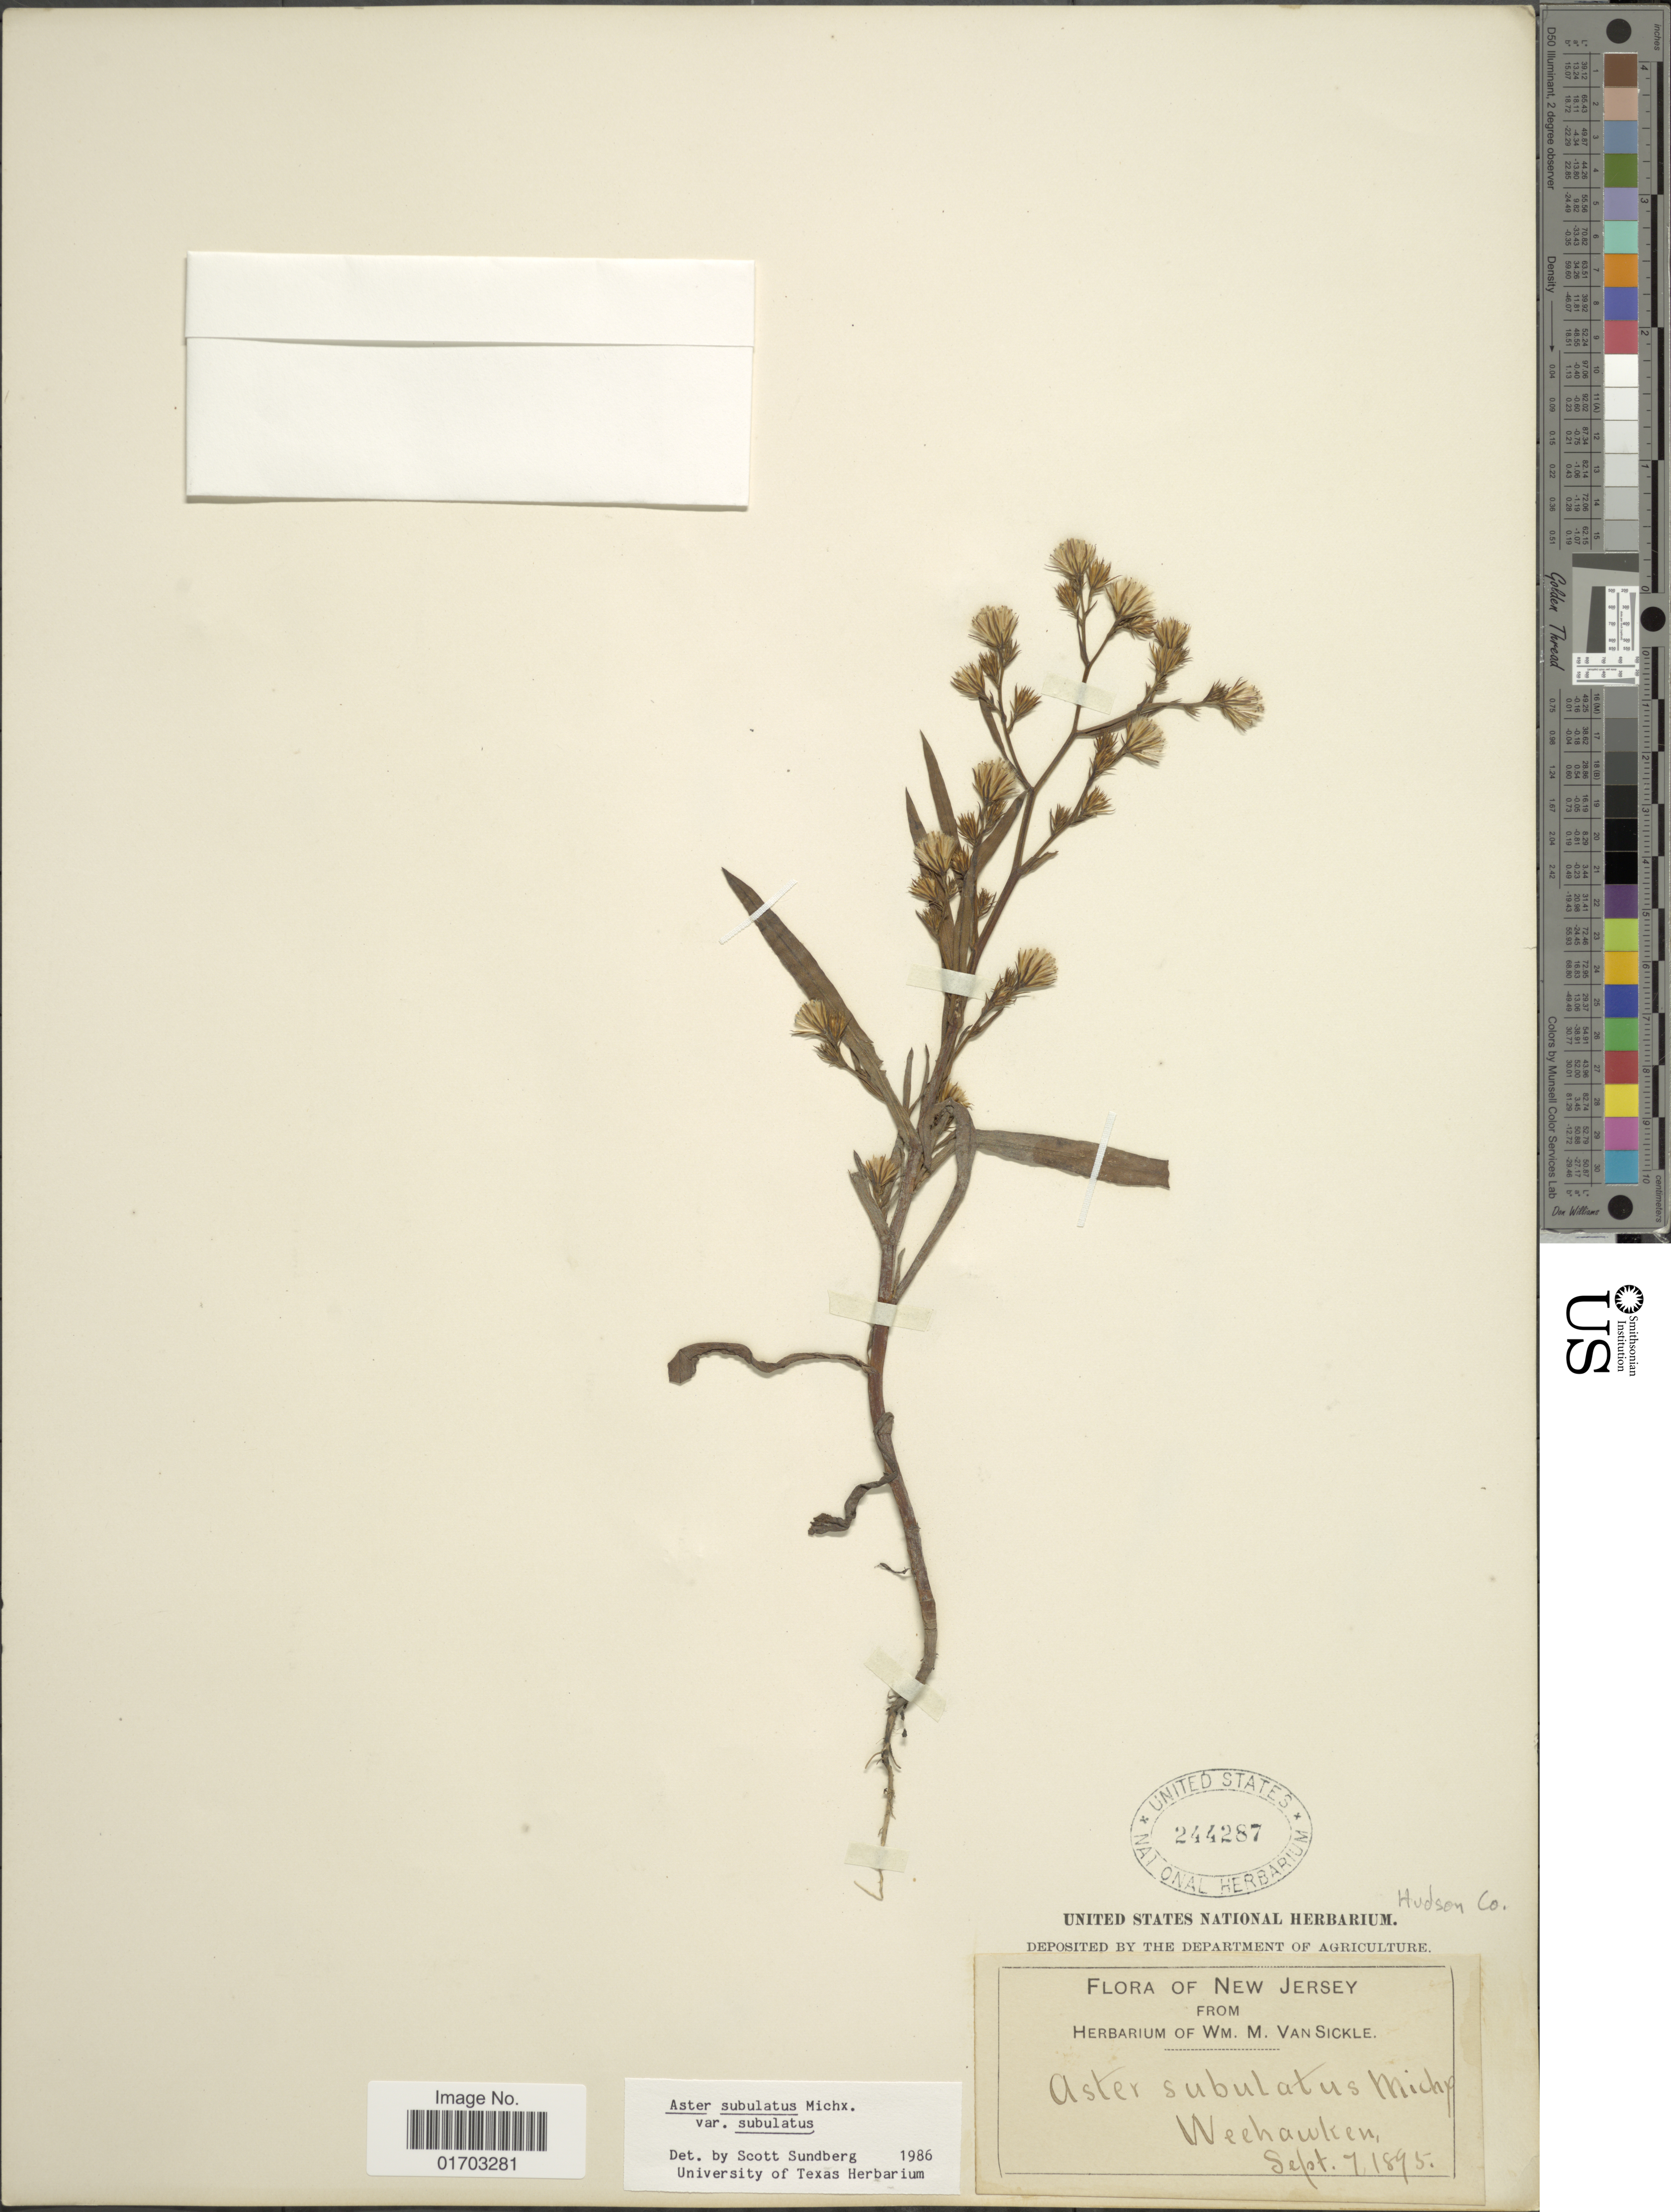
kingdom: Plantae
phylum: Tracheophyta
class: Magnoliopsida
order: Asterales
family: Asteraceae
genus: Symphyotrichum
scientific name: Symphyotrichum subulatum var. subulatum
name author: (Michx.) G.L. Nesom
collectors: ex herb. Wm. M. Van Sickle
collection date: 1895-09-07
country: United States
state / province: New Jersey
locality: Weehawken, Hudson Co.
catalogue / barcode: US 244287